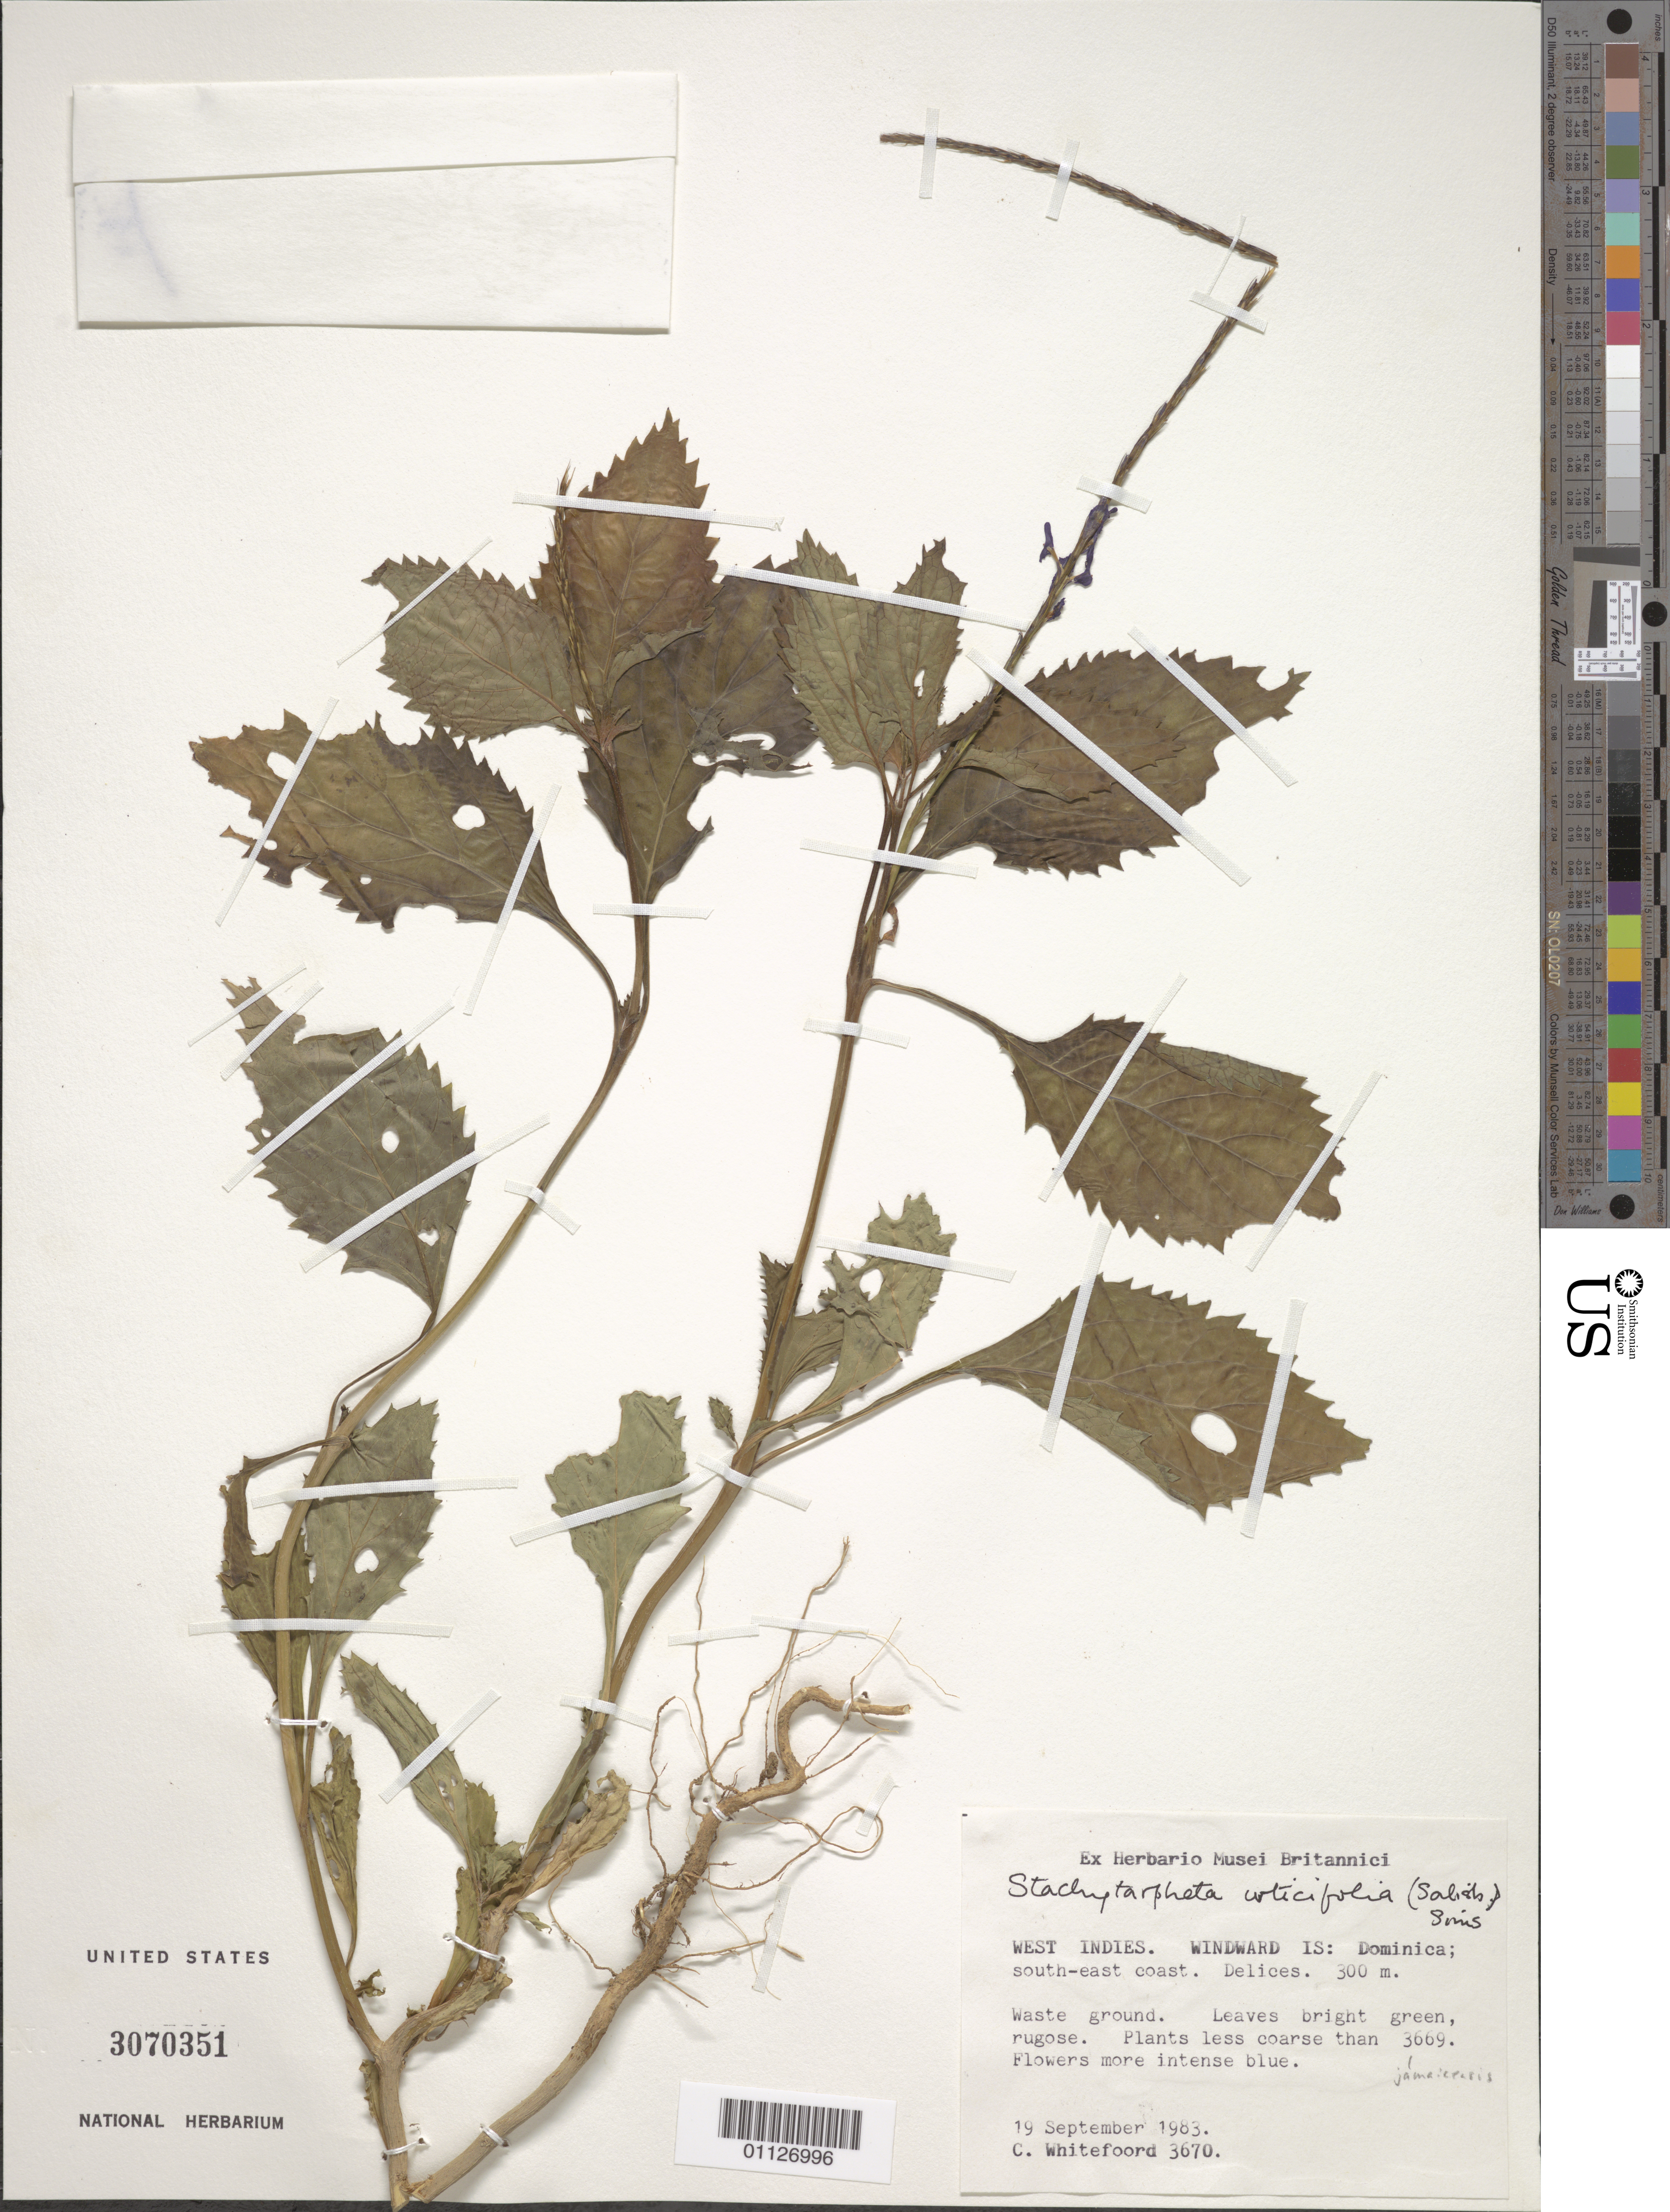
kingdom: Plantae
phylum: Tracheophyta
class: Magnoliopsida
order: Lamiales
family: Verbenaceae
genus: Stachytarpheta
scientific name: Stachytarpheta urticifolia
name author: Sims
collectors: C. Whitefoord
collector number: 3670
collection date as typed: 19 Sep 1983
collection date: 1983-09-19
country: Dominica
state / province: St. Patrick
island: Dominica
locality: SE coast, Delices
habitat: waste ground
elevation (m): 300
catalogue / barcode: US 3070351